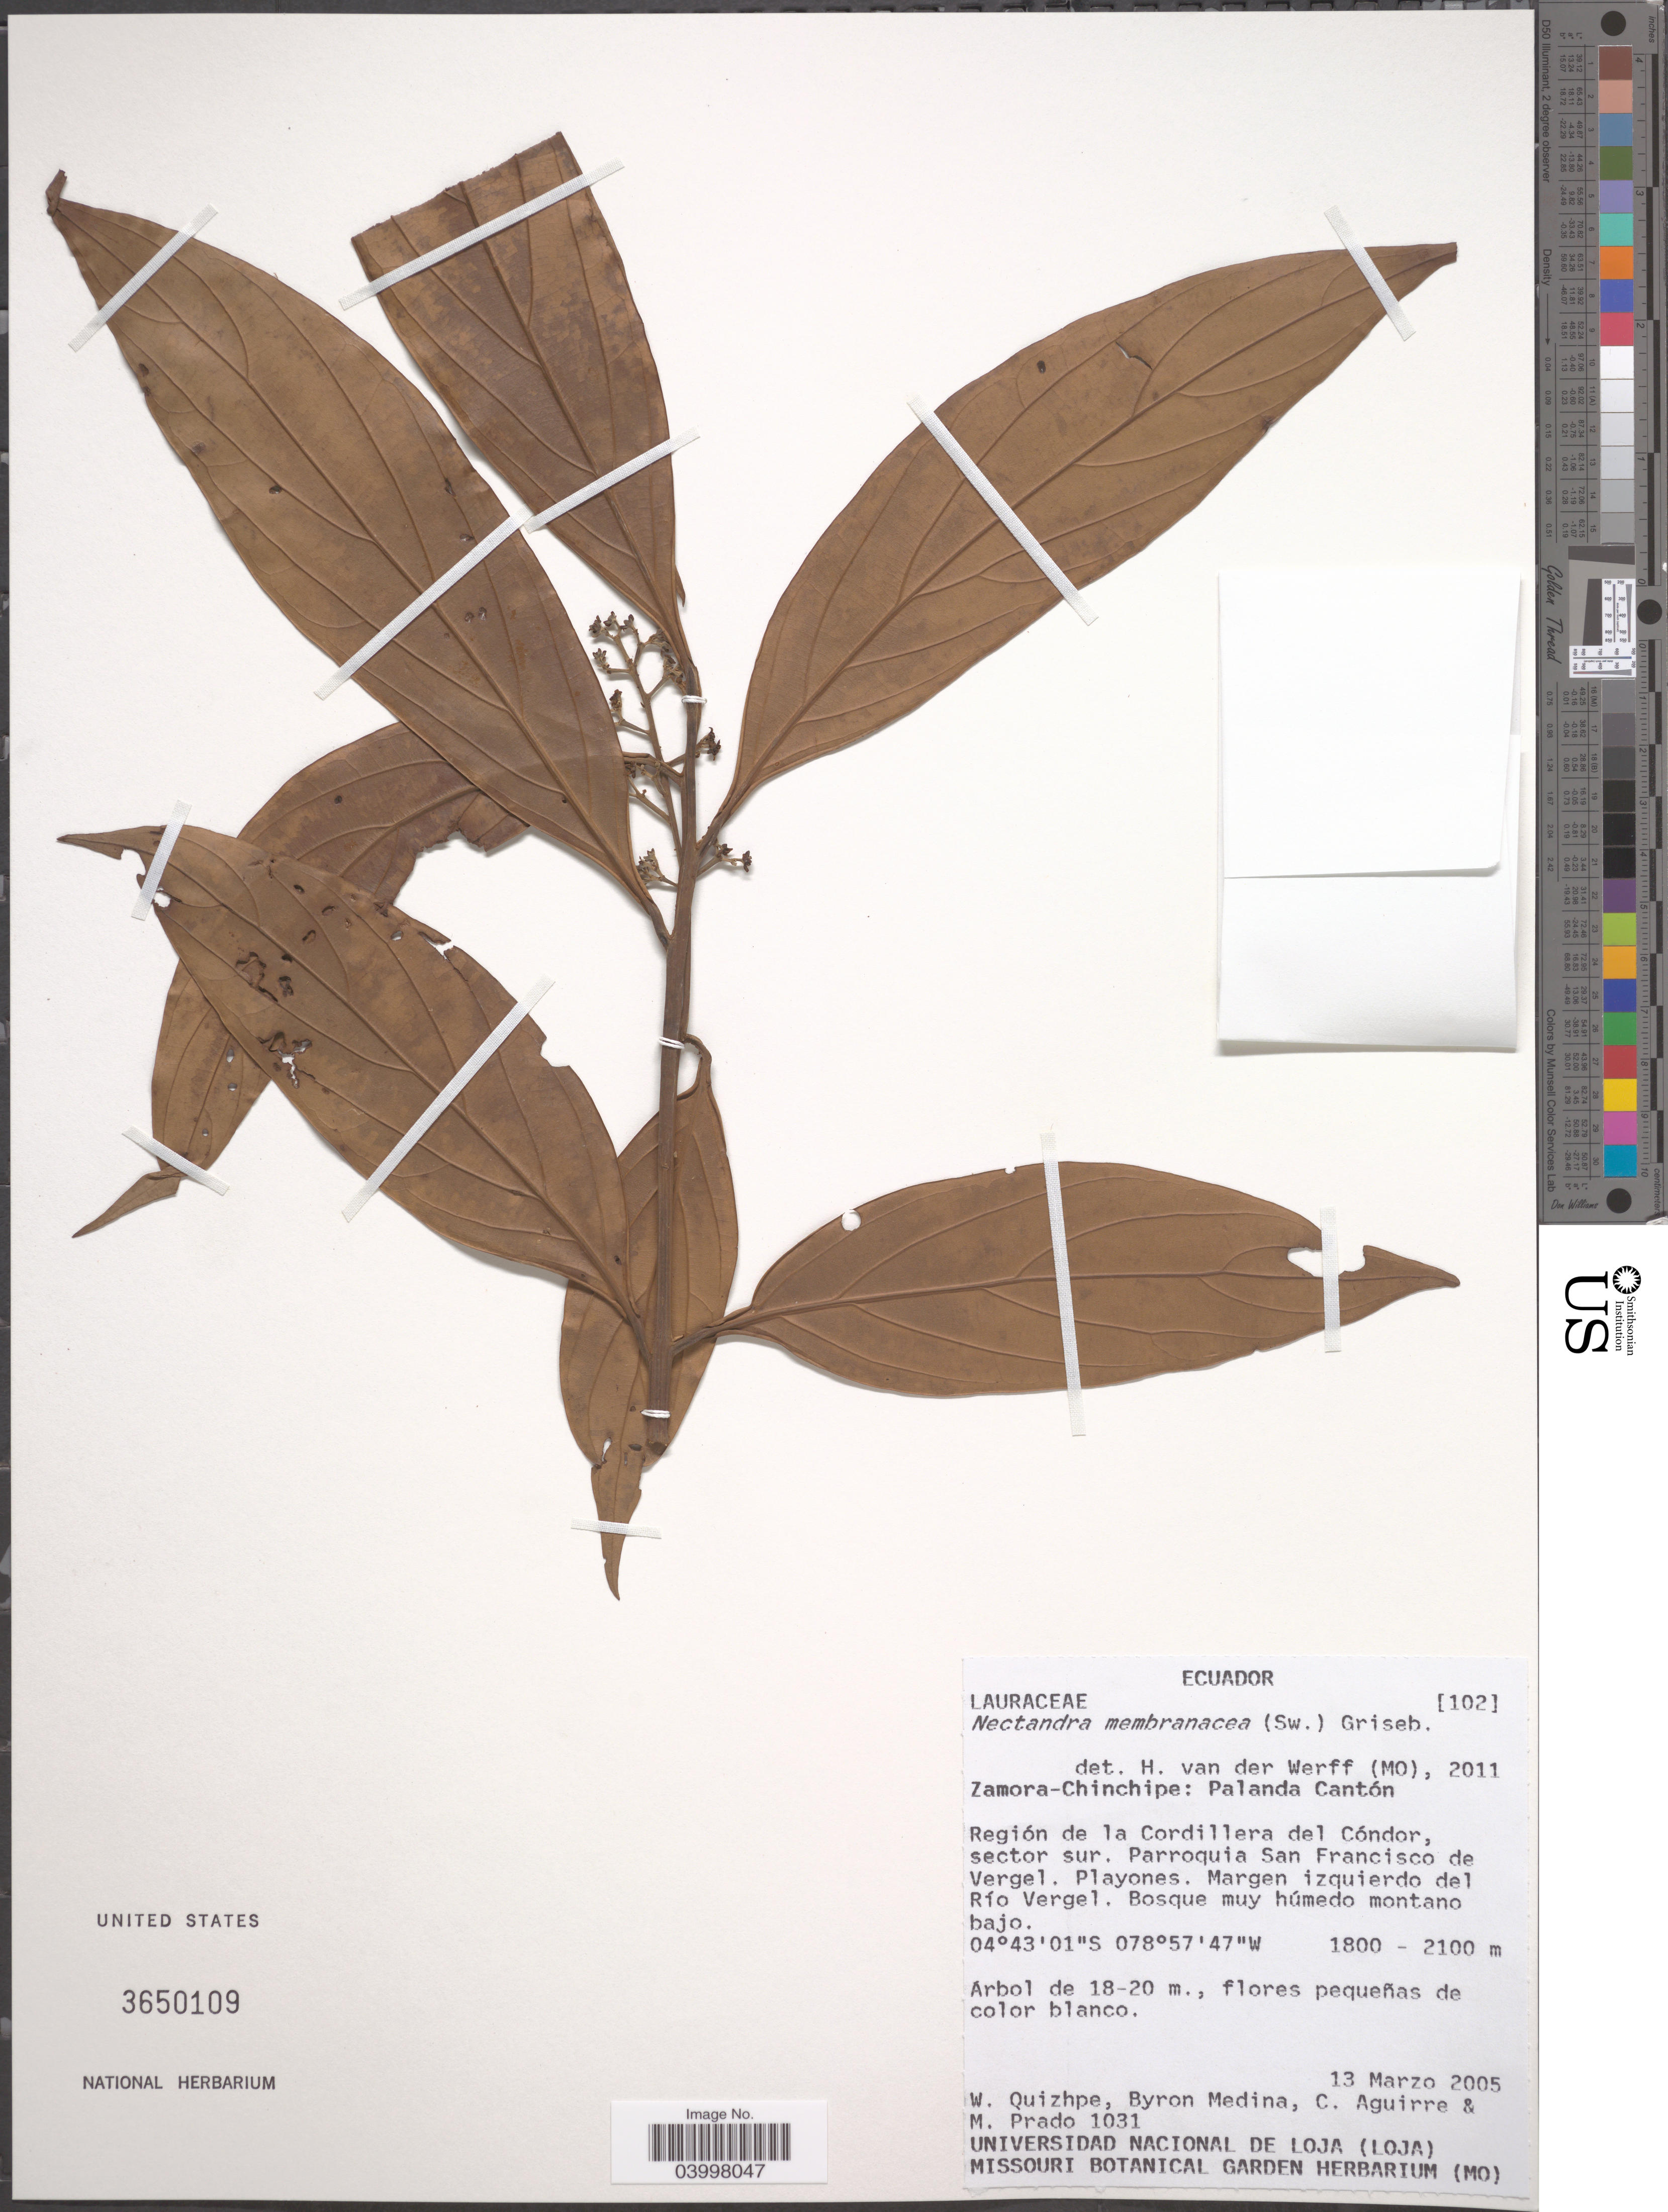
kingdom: Plantae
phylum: Tracheophyta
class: Magnoliopsida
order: Laurales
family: Lauraceae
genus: Nectandra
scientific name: Nectandra membranacea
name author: (Sw.) Griseb.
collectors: W. Quizhpe, B. Medina, C. Aguirre & M. Prado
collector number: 1031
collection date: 2005-03-13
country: Ecuador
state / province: Zamora-Chinchipe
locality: Palanda Cantón. Región de la Cordillera del Cóndor, sector sur. Parroquia San Francisco de Vergel. Playones. Margen izquierdo del Río Vergel. Bosque muy húmedo montano bajo.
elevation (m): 1800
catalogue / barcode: US 3650109